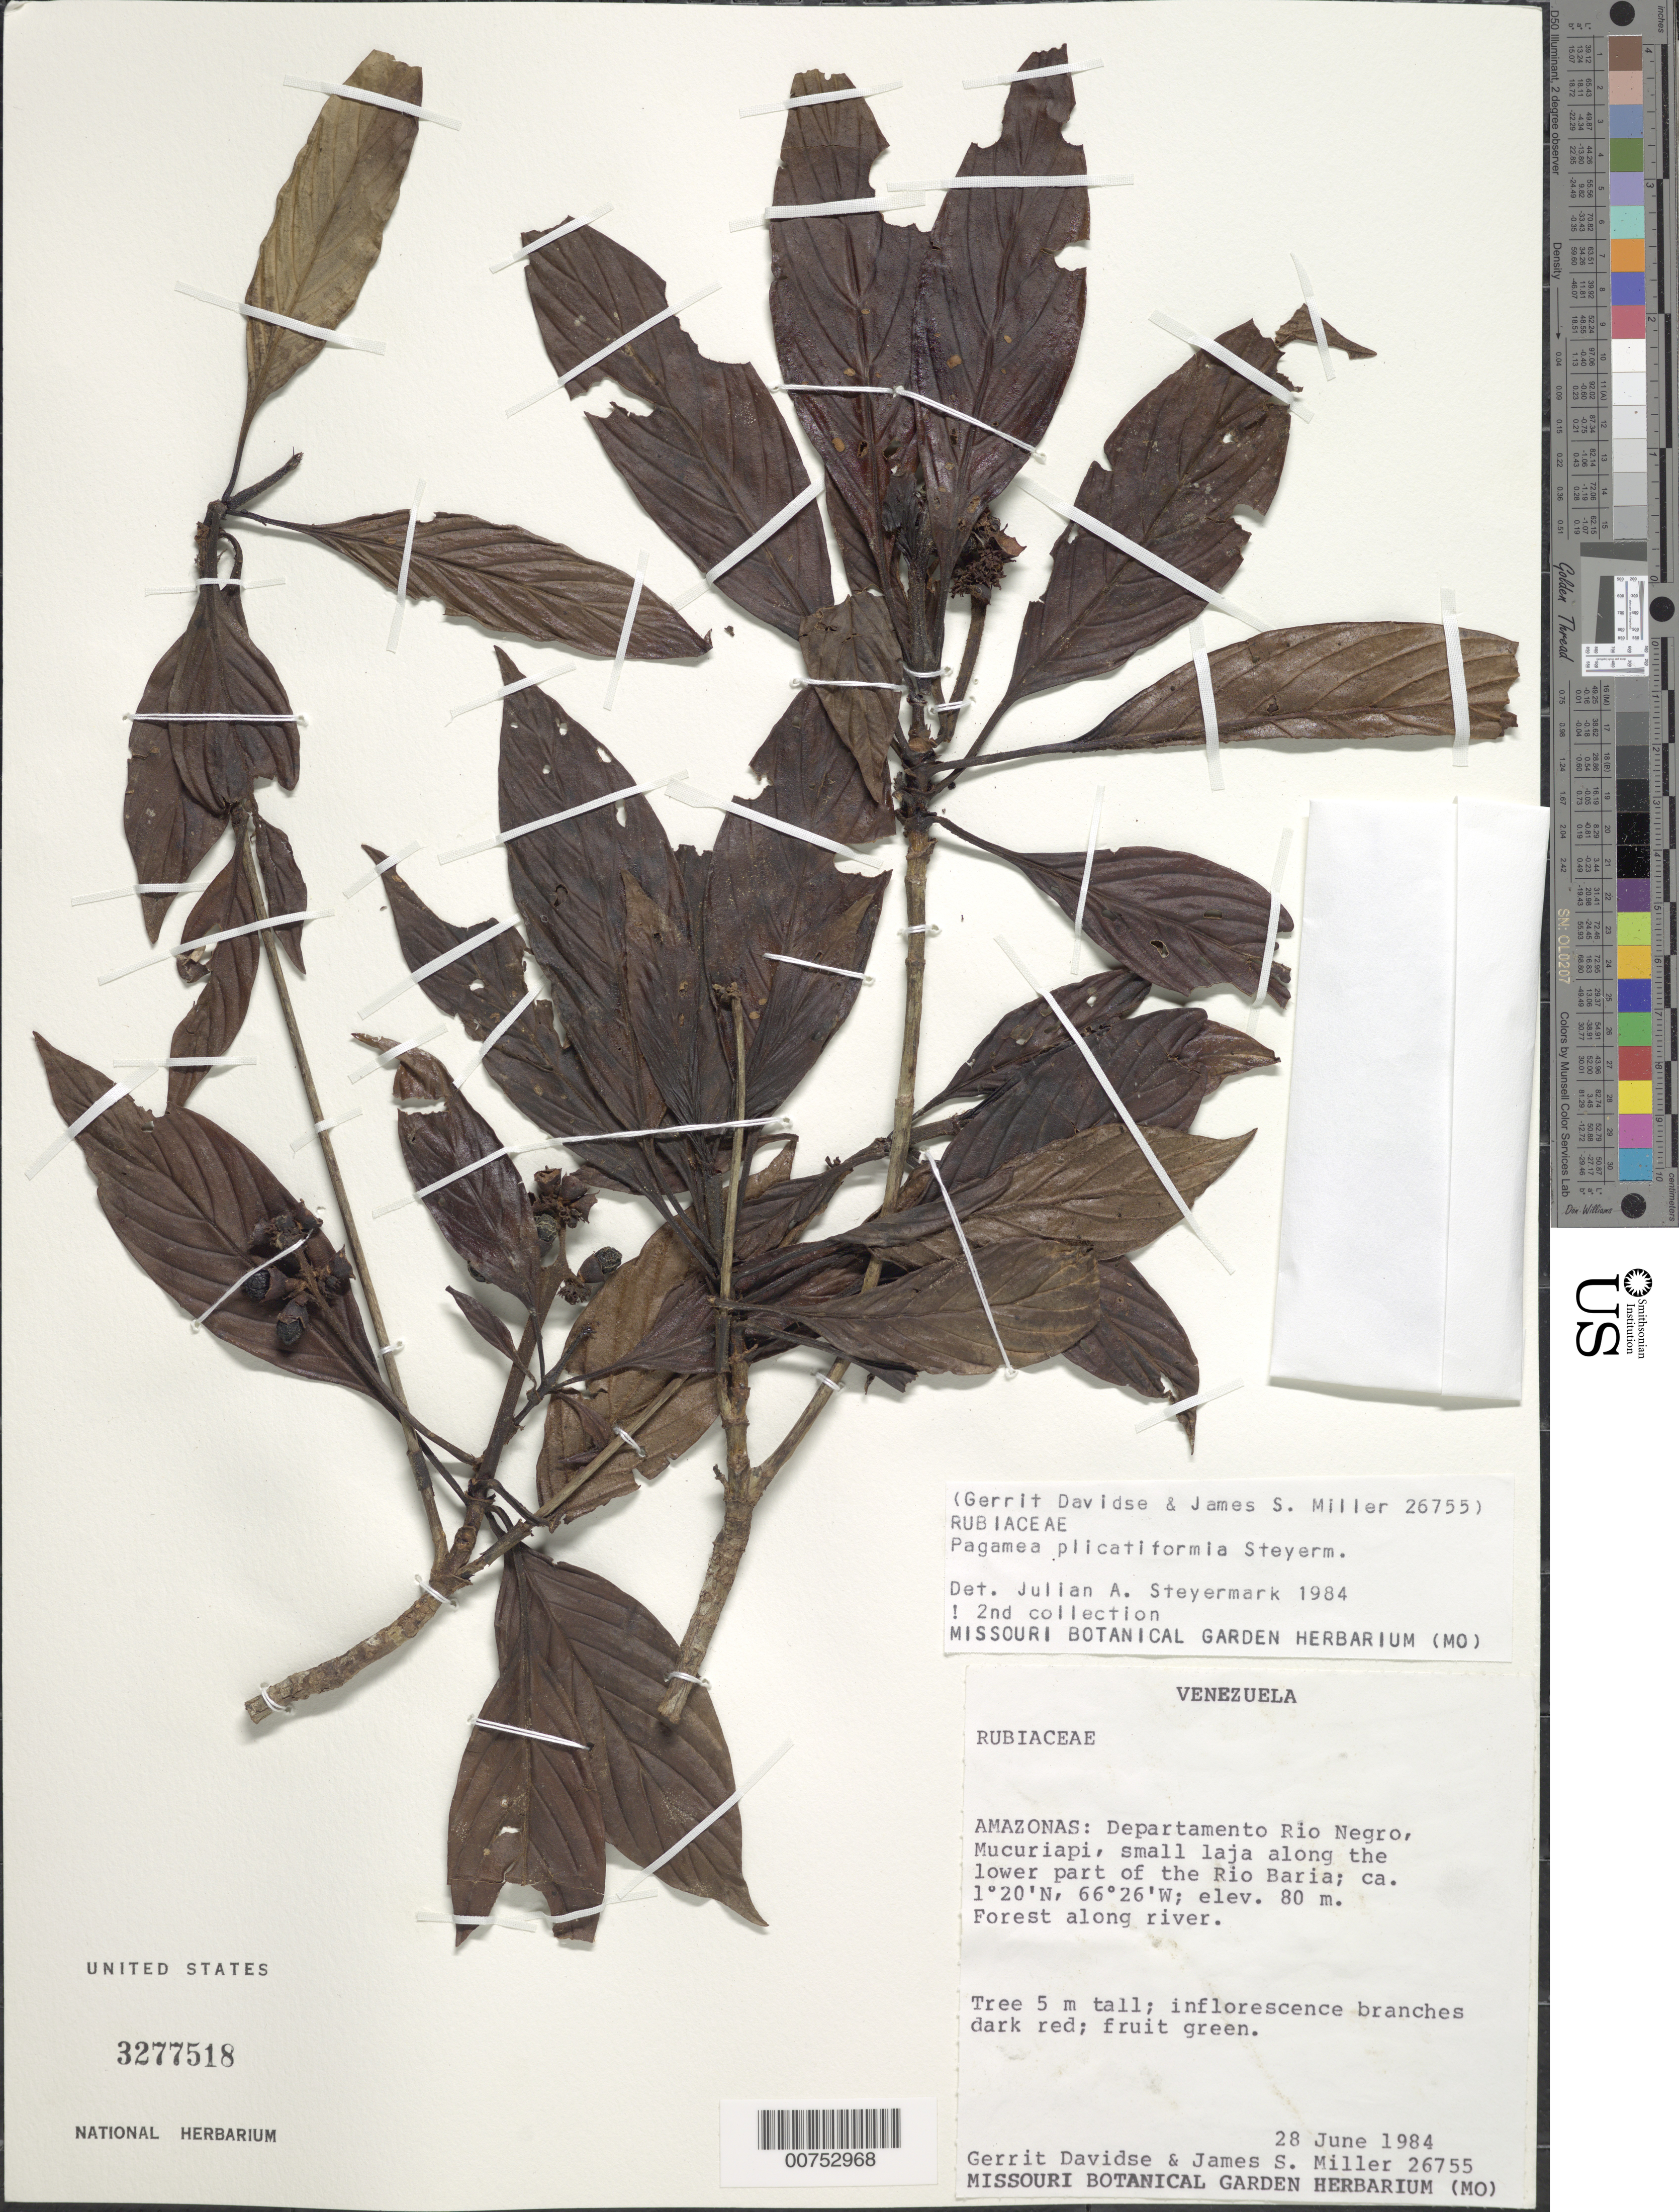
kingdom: Plantae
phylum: Tracheophyta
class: Magnoliopsida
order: Gentianales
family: Rubiaceae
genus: Pagamea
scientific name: Pagamea plicatiformis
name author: Steyerm.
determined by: Steyermark, Julian A., (VEN)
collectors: G. Davidse & J. S. Miller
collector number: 26755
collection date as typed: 28-Jun-84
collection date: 1984-06-28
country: Venezuela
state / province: Amazonas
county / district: Río Negro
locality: Mucuriapi, lower part of Río Baria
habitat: Small laja; forest along river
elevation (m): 80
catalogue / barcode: US 3277518